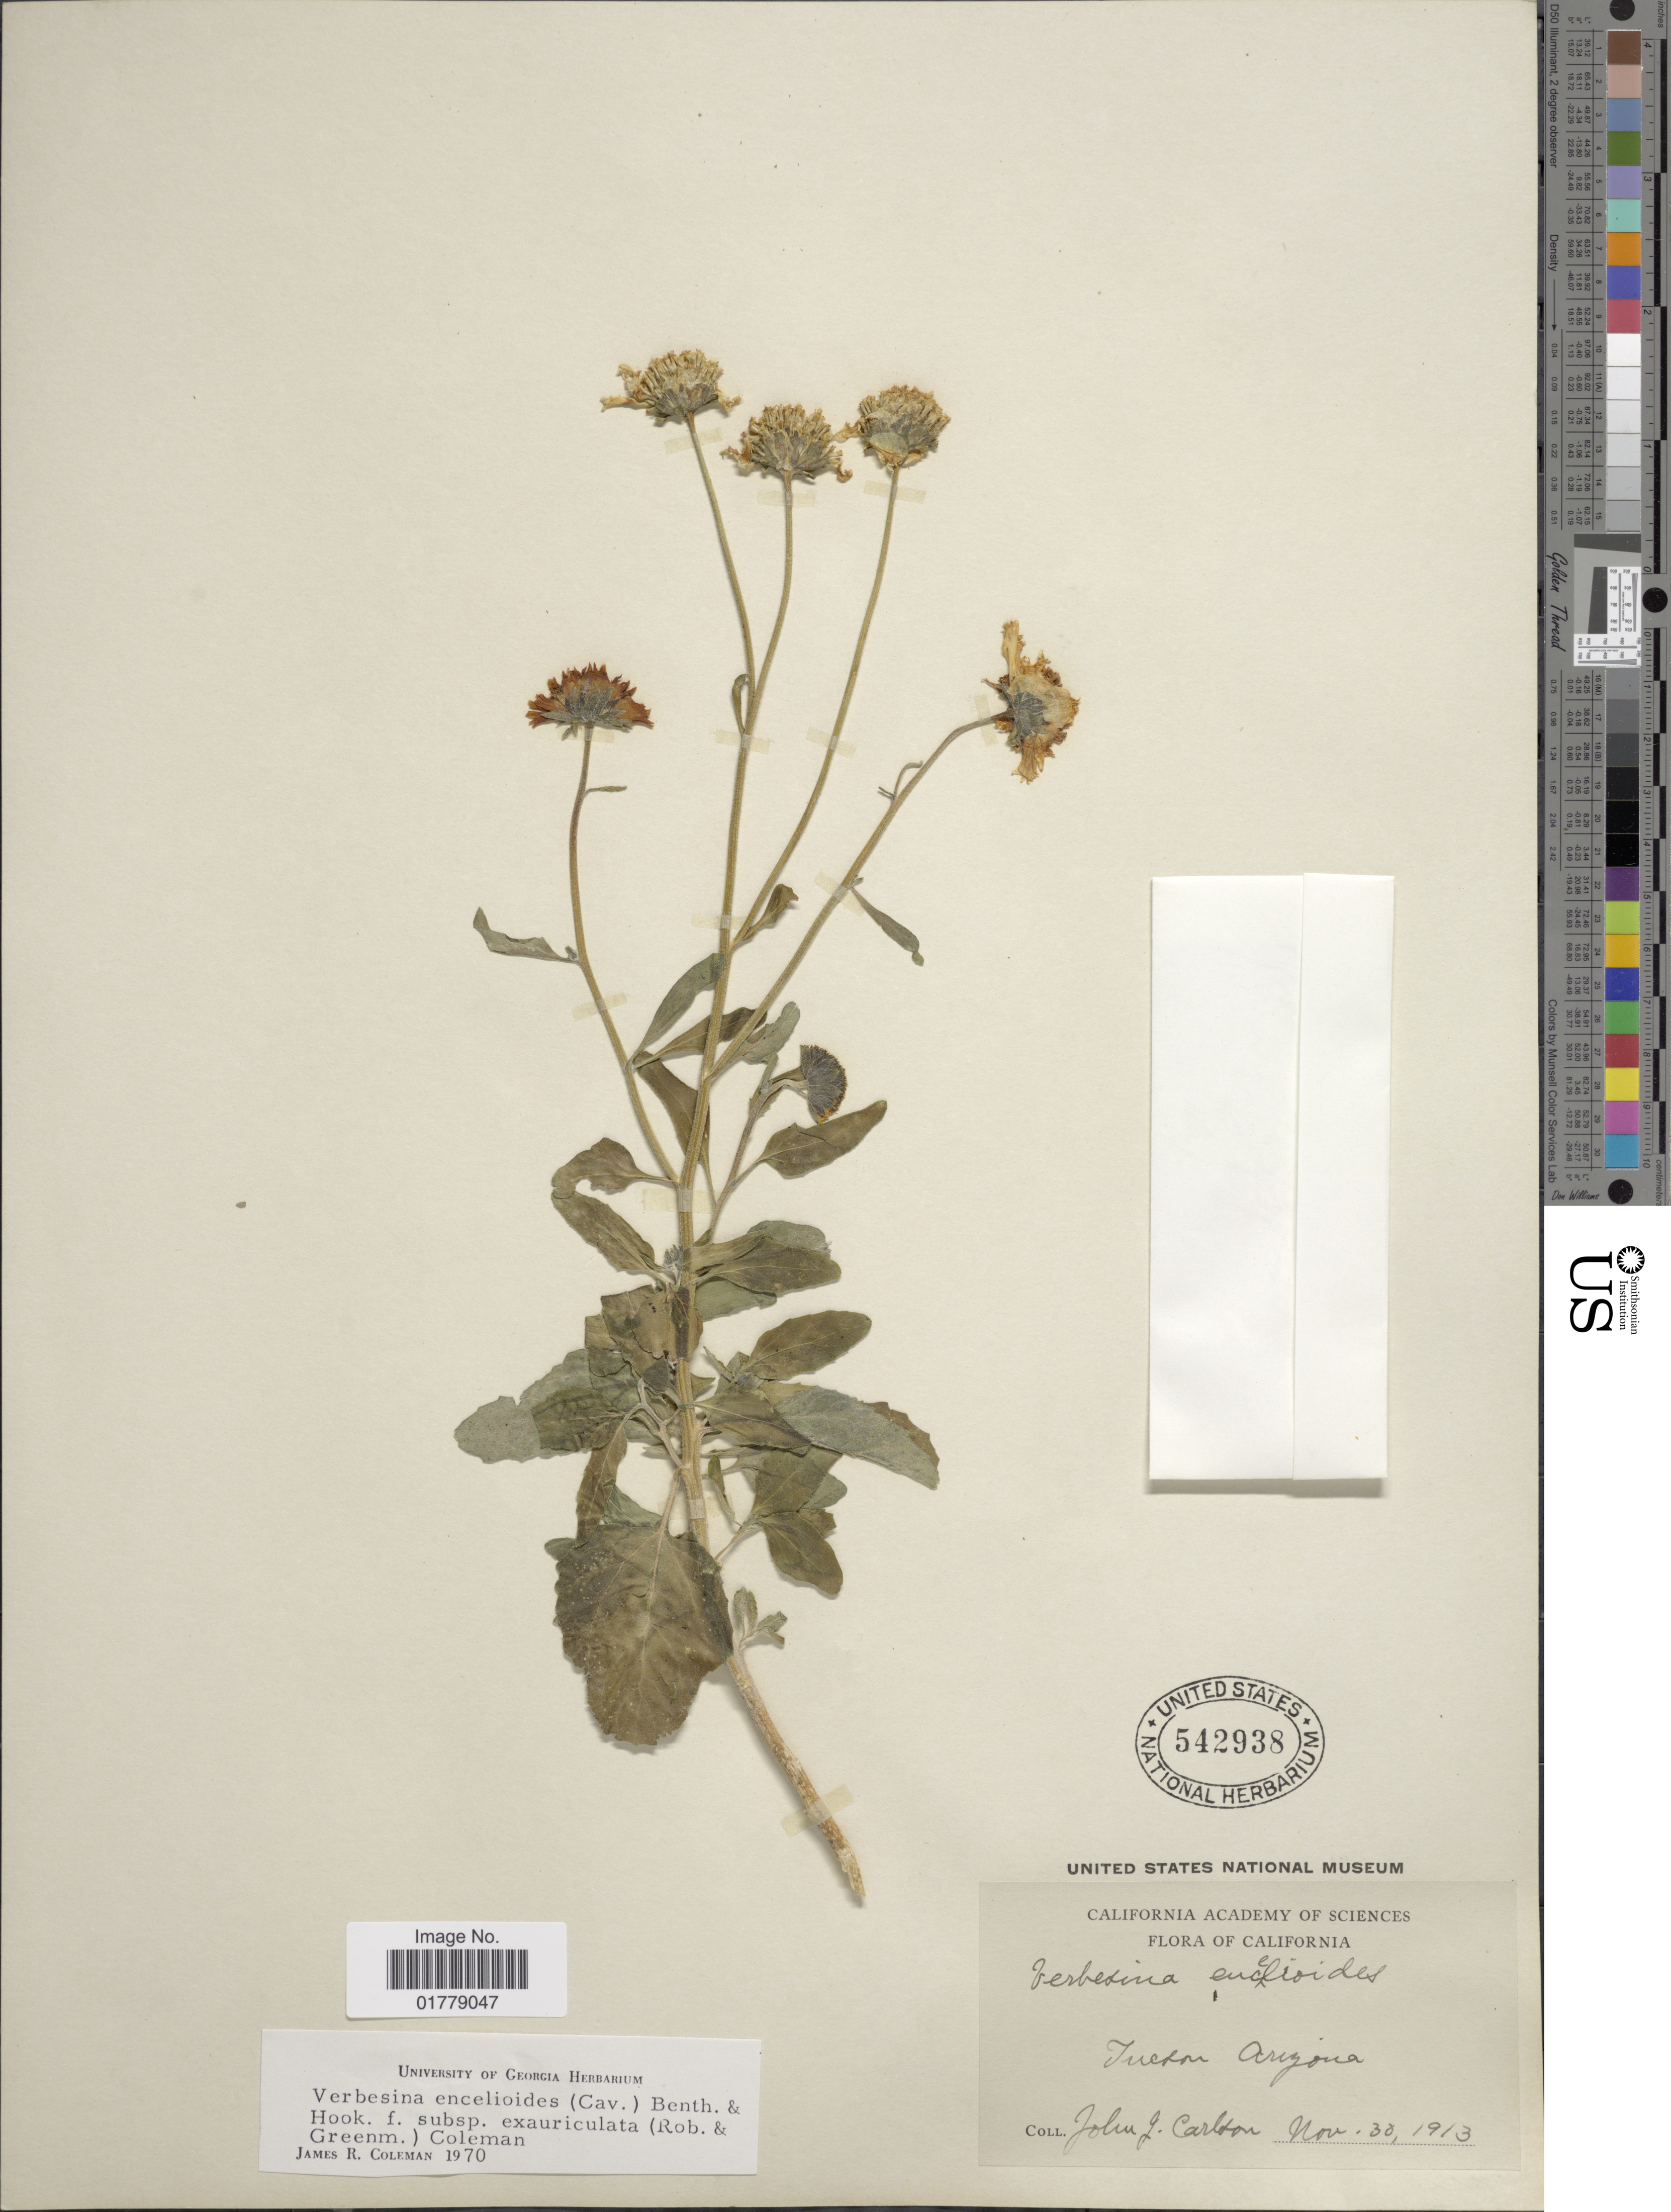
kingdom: Plantae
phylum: Tracheophyta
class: Magnoliopsida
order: Asterales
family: Asteraceae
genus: Verbesina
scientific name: Verbesina encelioides var. cana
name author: (B.L. Rob.) Greenm.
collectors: J. Carlson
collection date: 1913-11-30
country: United States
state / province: California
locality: Tucson Arizona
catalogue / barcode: US 542938